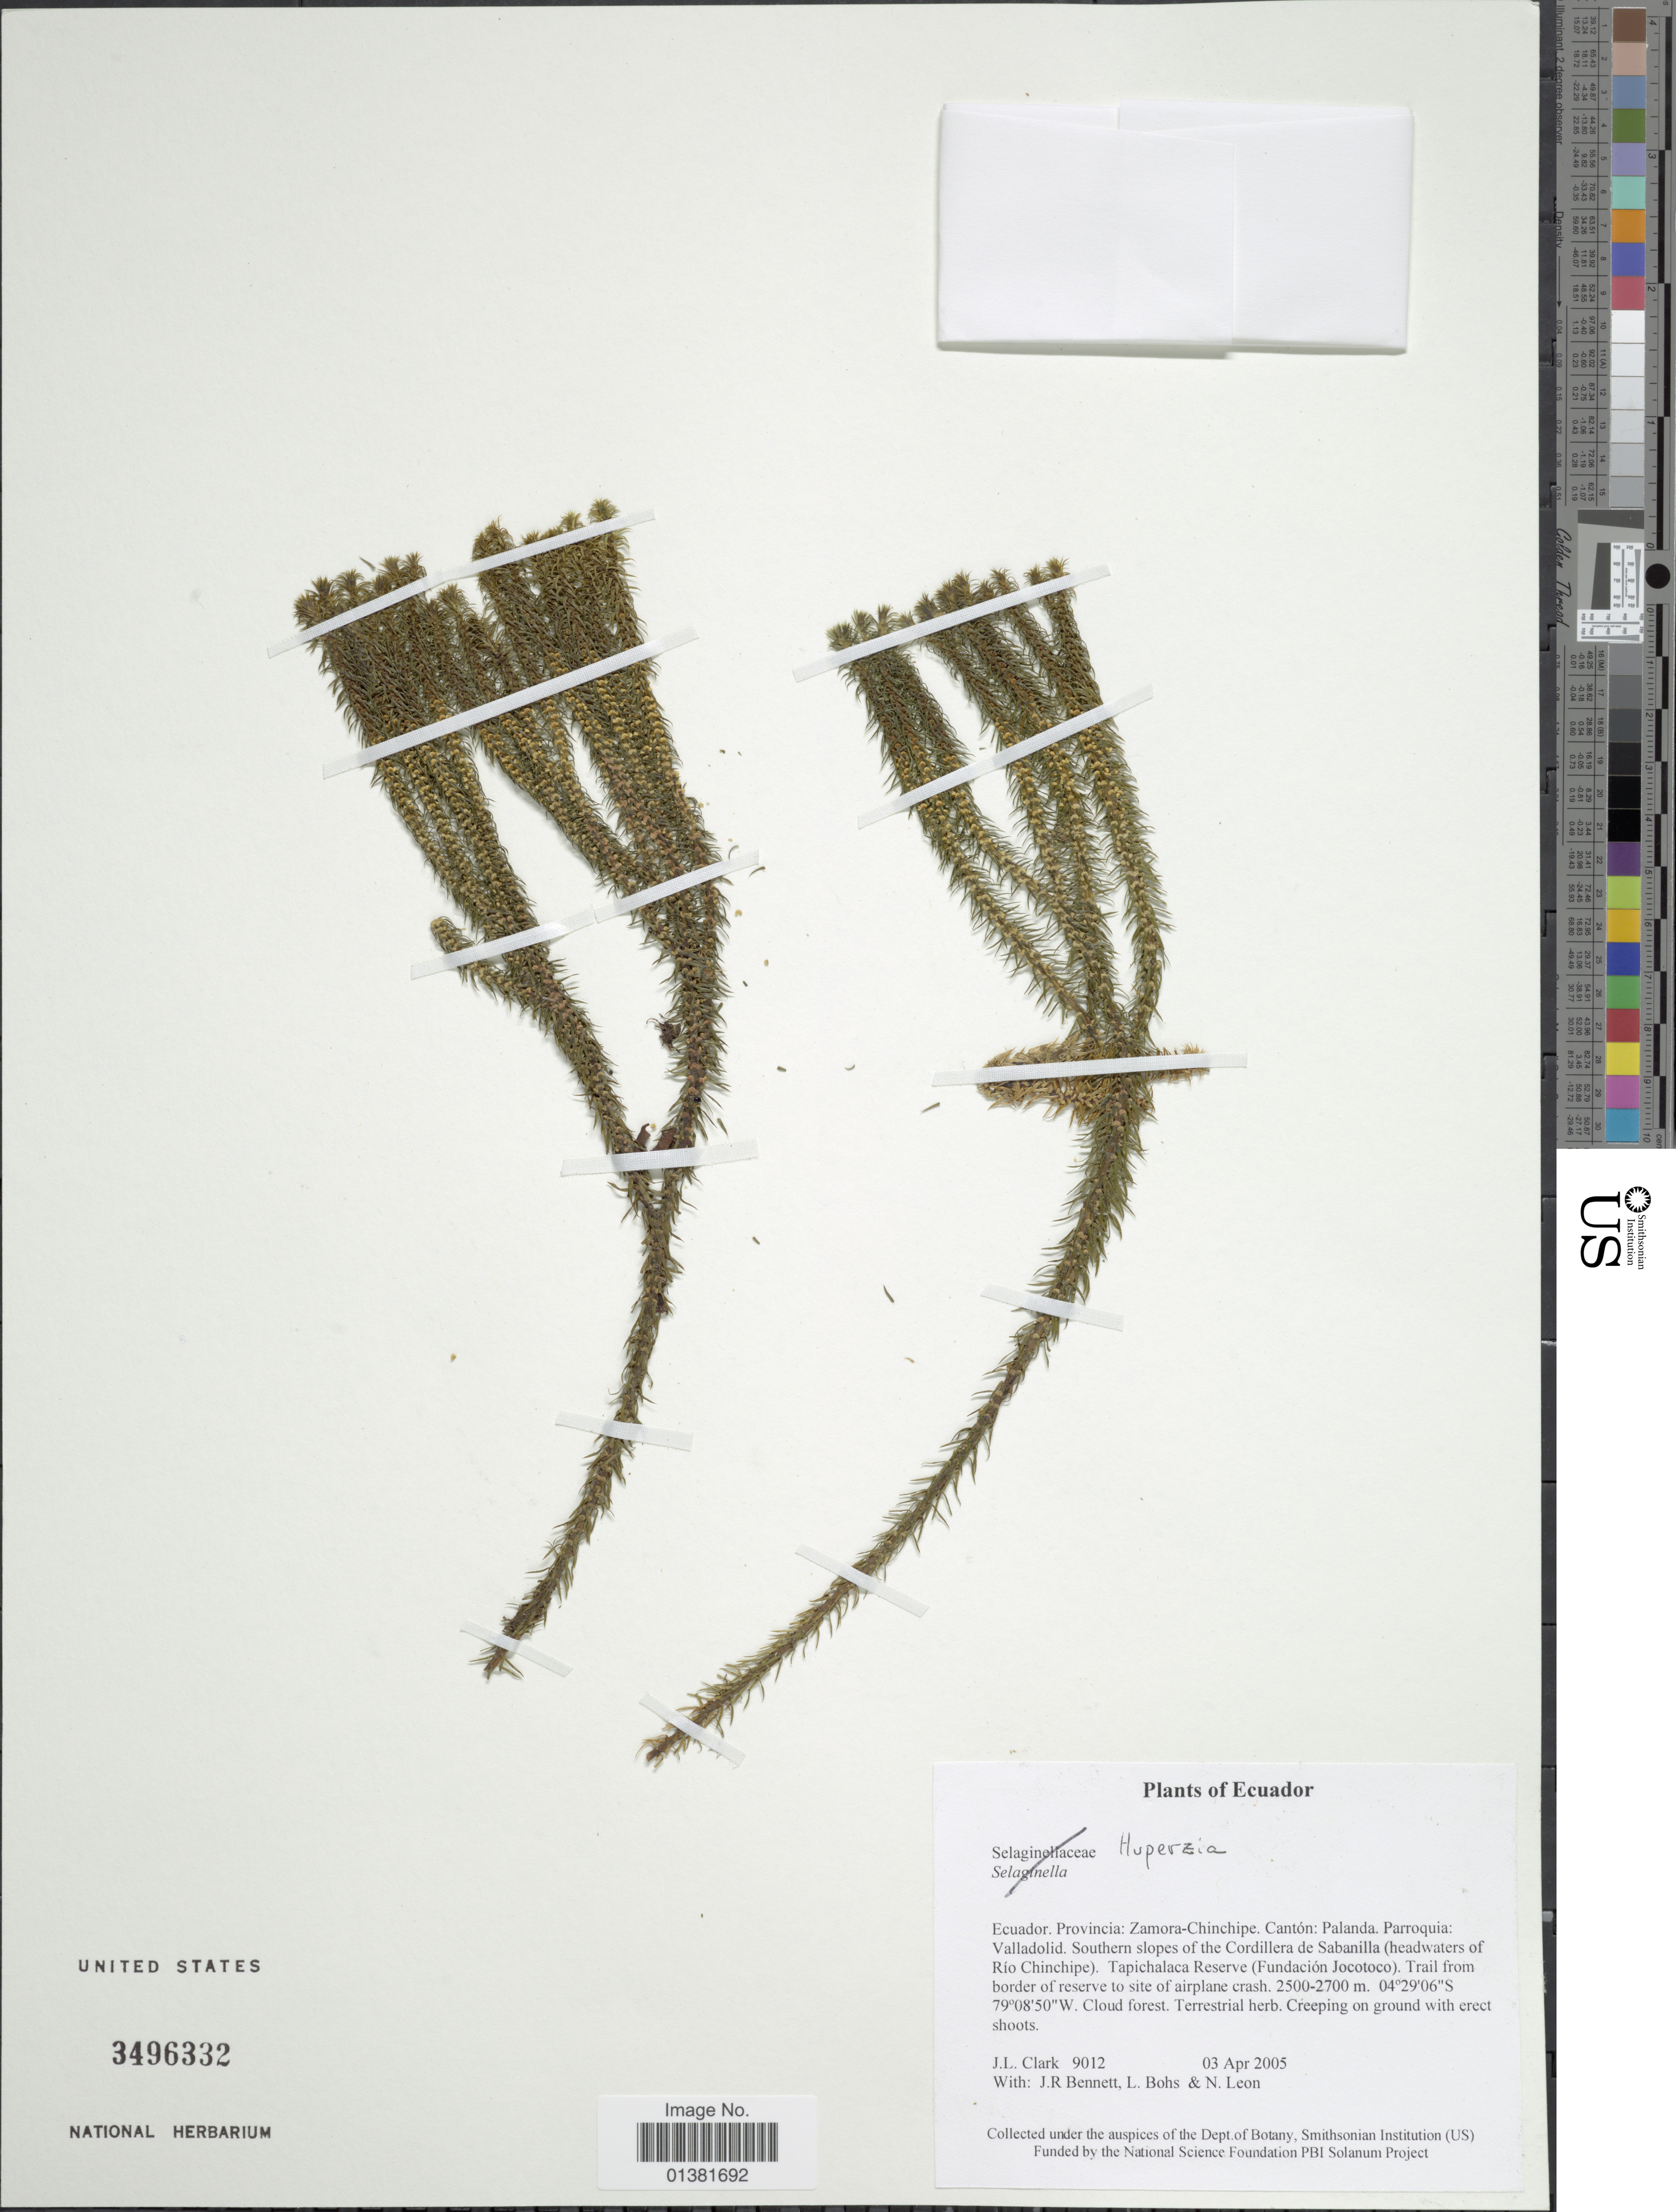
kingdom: Plantae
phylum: Tracheophyta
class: Lycopodiopsida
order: Lycopodiales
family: Lycopodiaceae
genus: Phlegmariurus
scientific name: Phlegmariurus sp.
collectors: J. L. Clark, J. R. Bennett, L. A. Bohs & N. Leon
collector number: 9012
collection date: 2005-04-03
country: Ecuador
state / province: Zamora-Chinchipe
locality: Cantón: Palanda. Parroquia: Valladolid. Southern slopes of the Cordillera de Sabanilla (headwaters of Río Chinchipe). Tapichalaca Reserve (Fundación Jocotoco). Trail from border of reserve to site of airplaine crash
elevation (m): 2500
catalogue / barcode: US 3496332